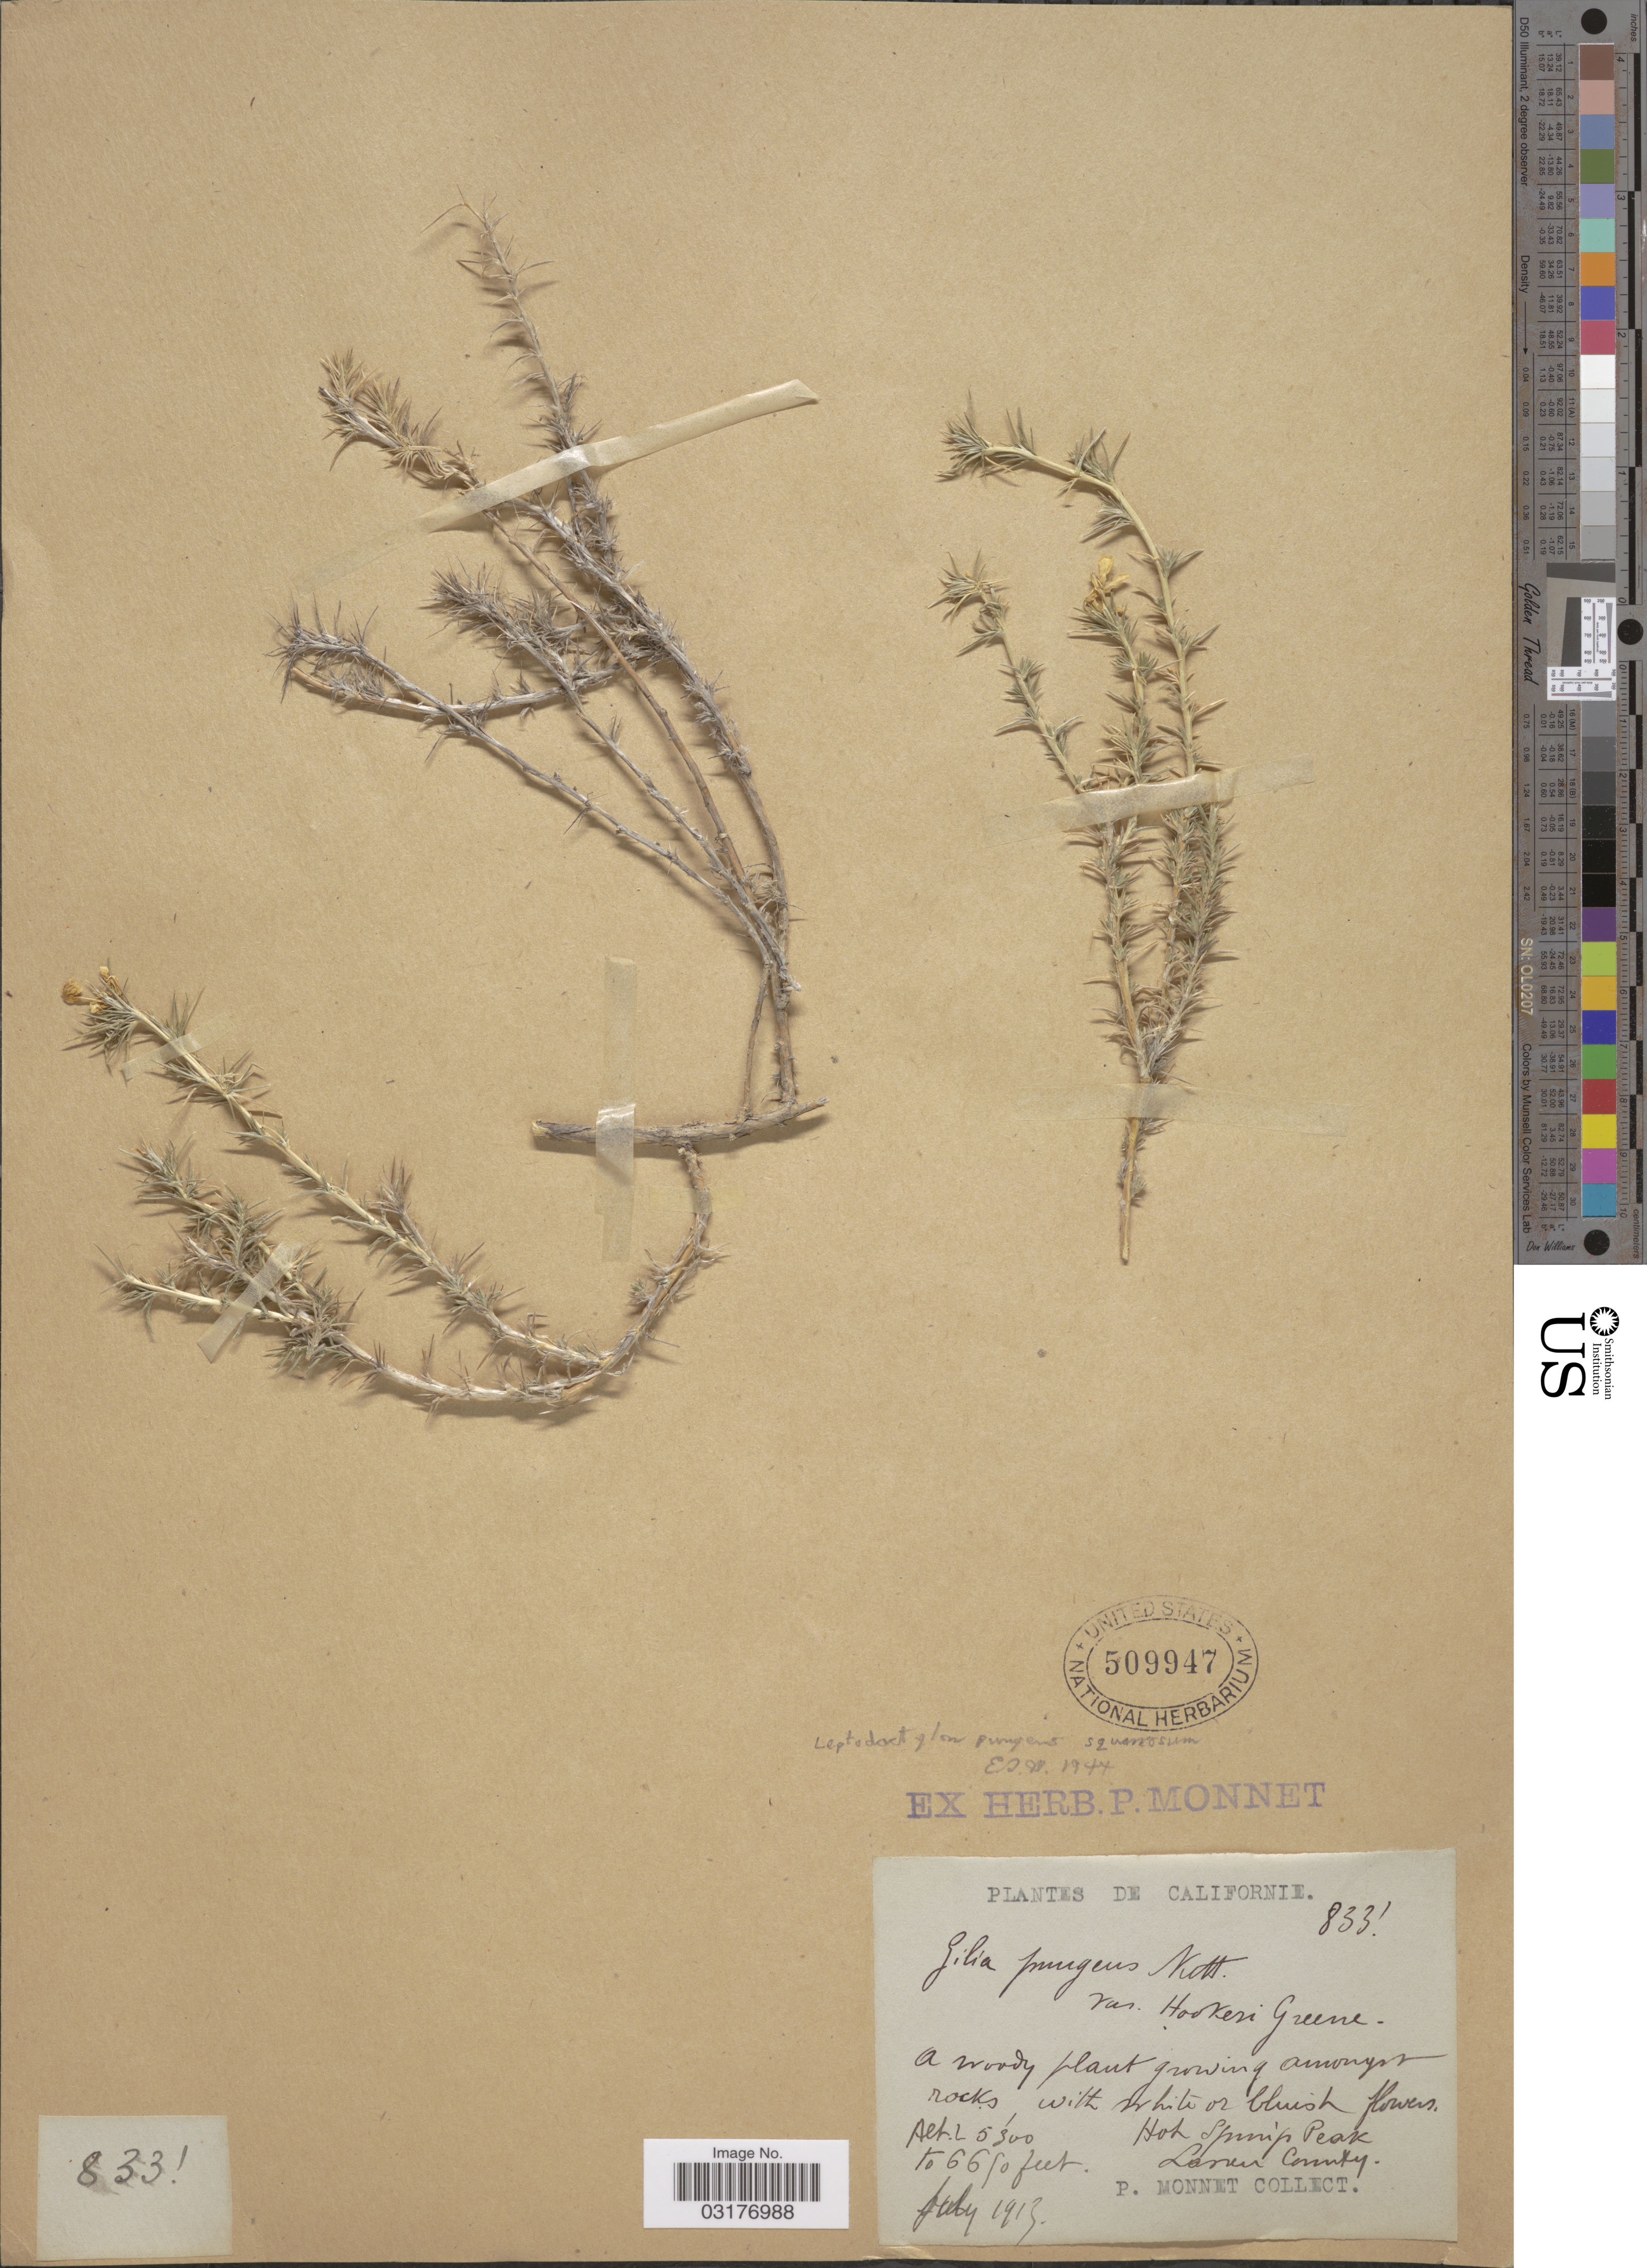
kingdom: Plantae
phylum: Tracheophyta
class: Magnoliopsida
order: Ericales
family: Polemoniaceae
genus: Linanthus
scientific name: Linanthus pungens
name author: (Torr.) J.M. Porter & L.A. Johnson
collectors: P. Monnet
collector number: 833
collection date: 1913-07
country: United States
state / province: California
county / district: Lassen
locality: Hot Springs Peak. Lassen County.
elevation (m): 1615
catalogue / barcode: US 509947